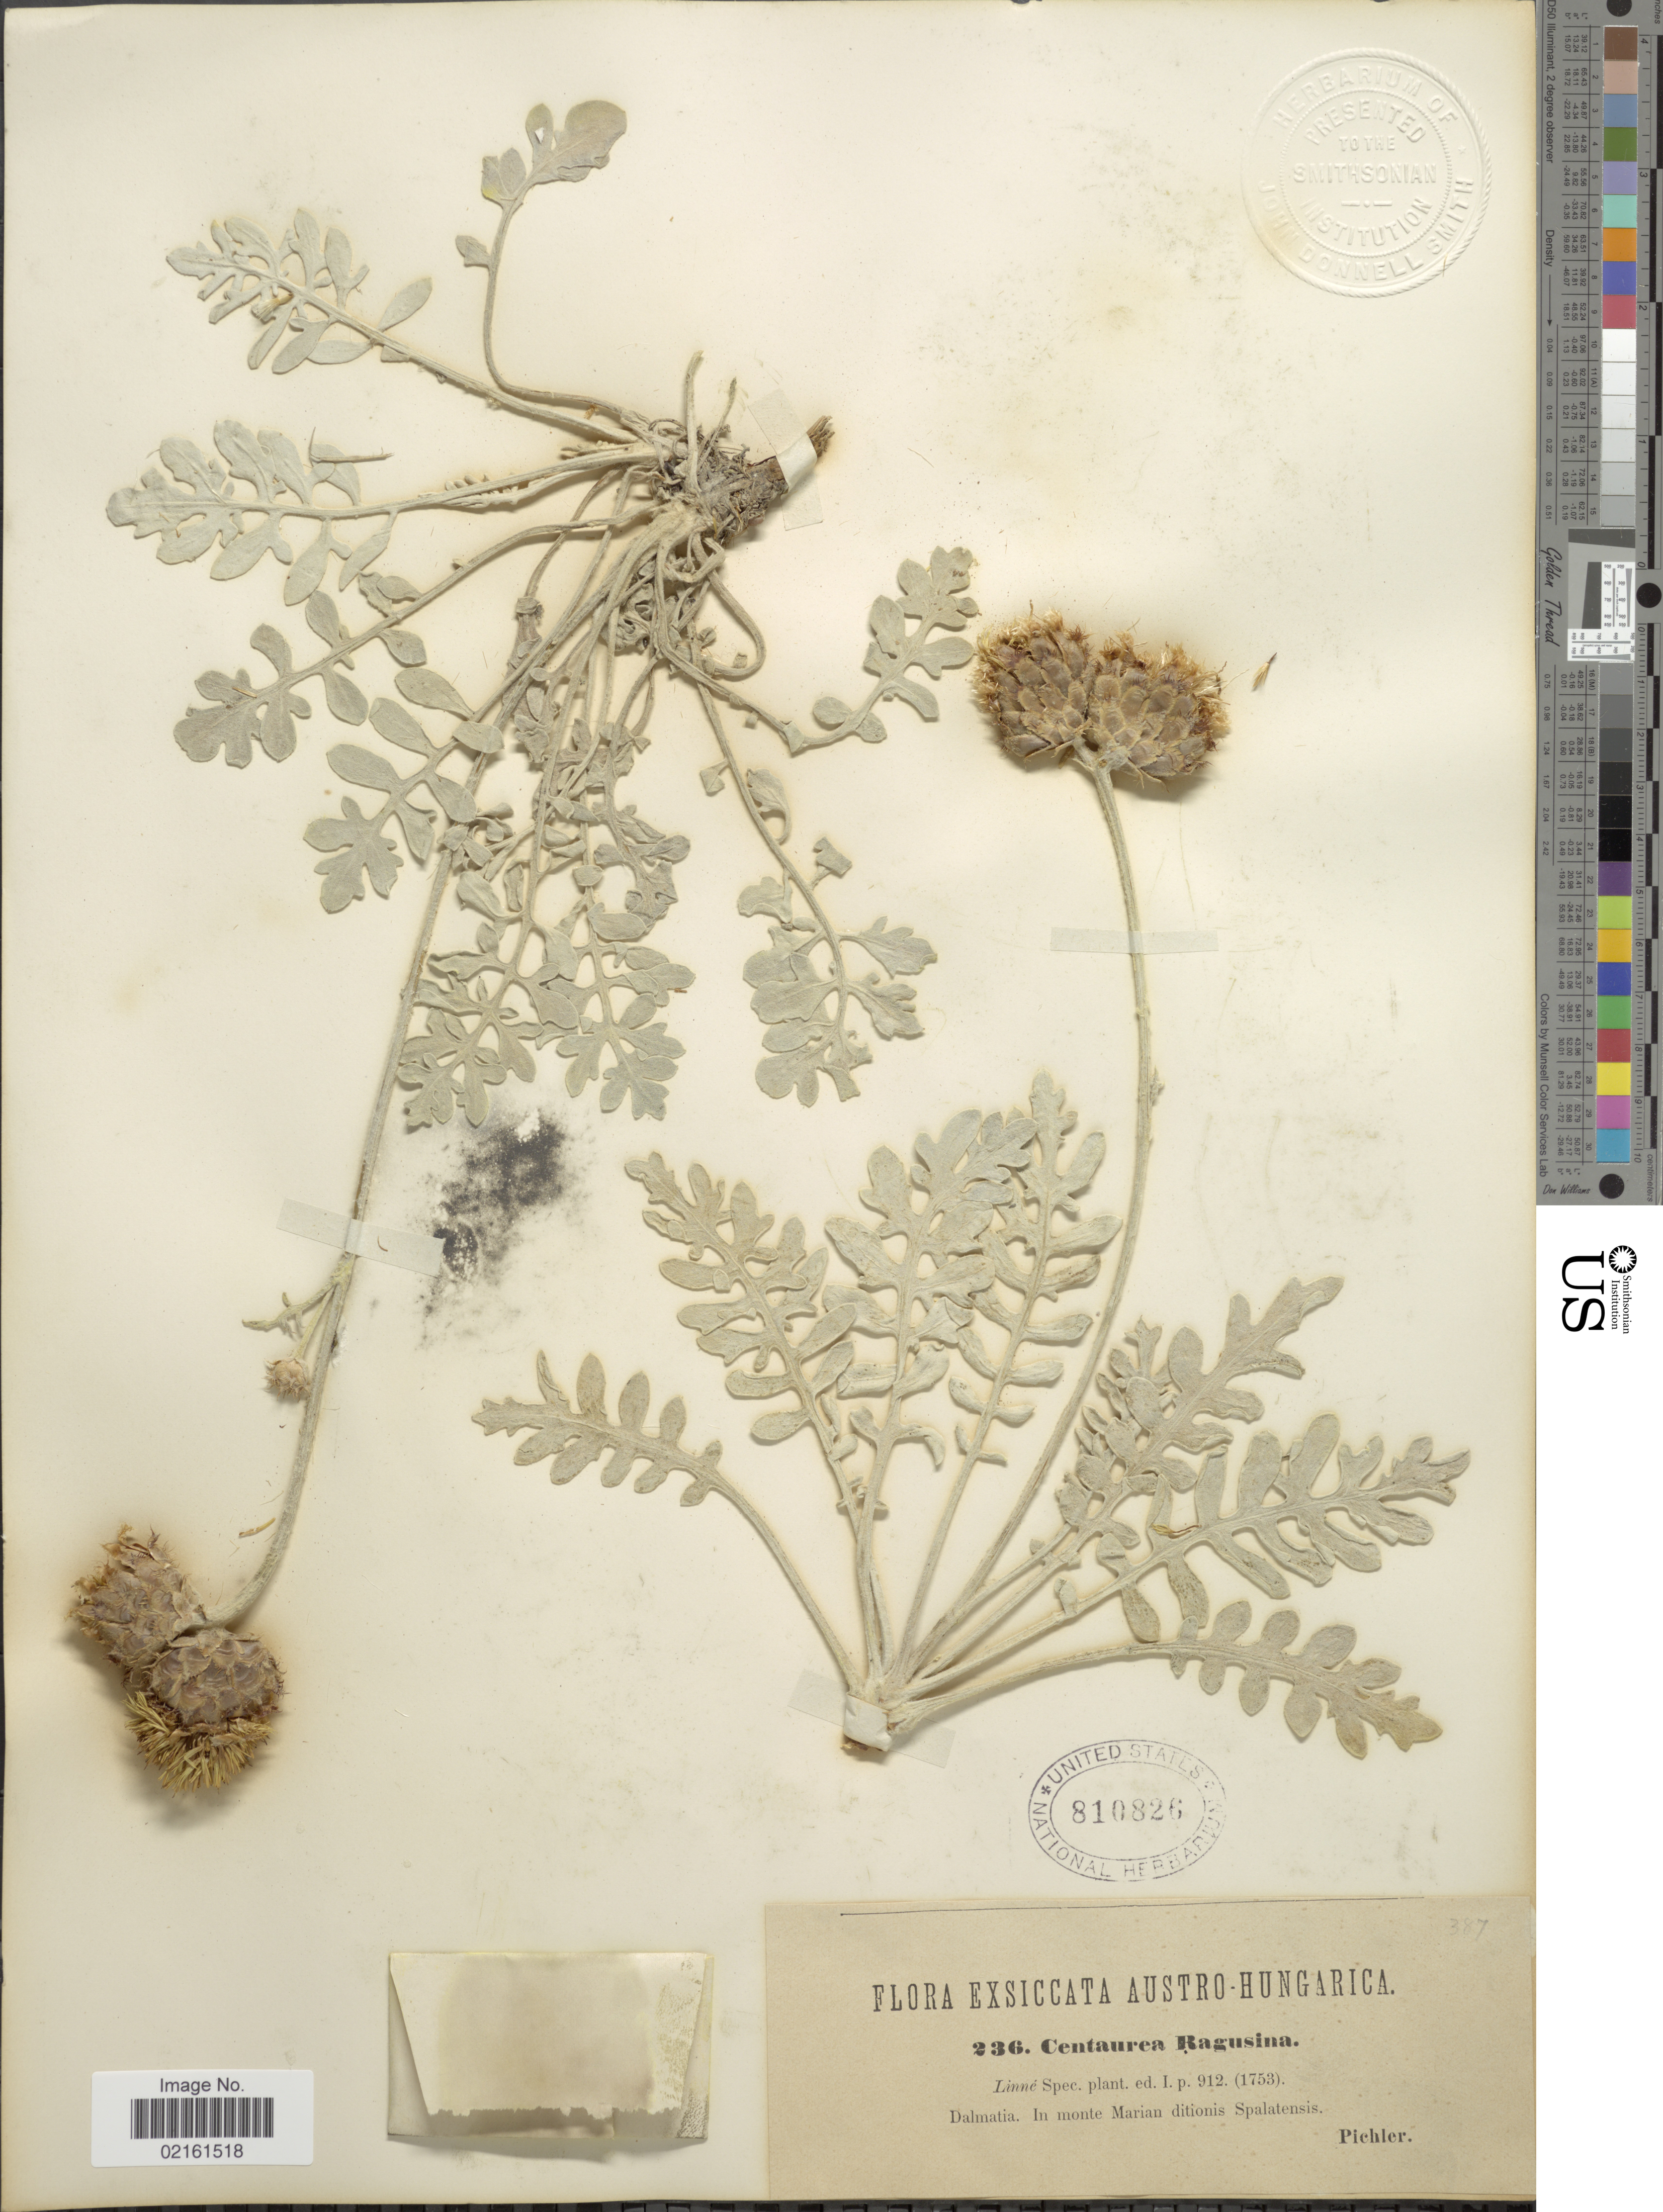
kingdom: Plantae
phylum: Tracheophyta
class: Magnoliopsida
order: Asterales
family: Asteraceae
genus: Centaurea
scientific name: Centaurea ragusina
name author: L.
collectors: Pichler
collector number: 236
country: Croatia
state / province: Split-Dalmatia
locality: Austro-Hungarica, Dalmatia, monte Marian ditionis Spalatensis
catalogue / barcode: US 810826